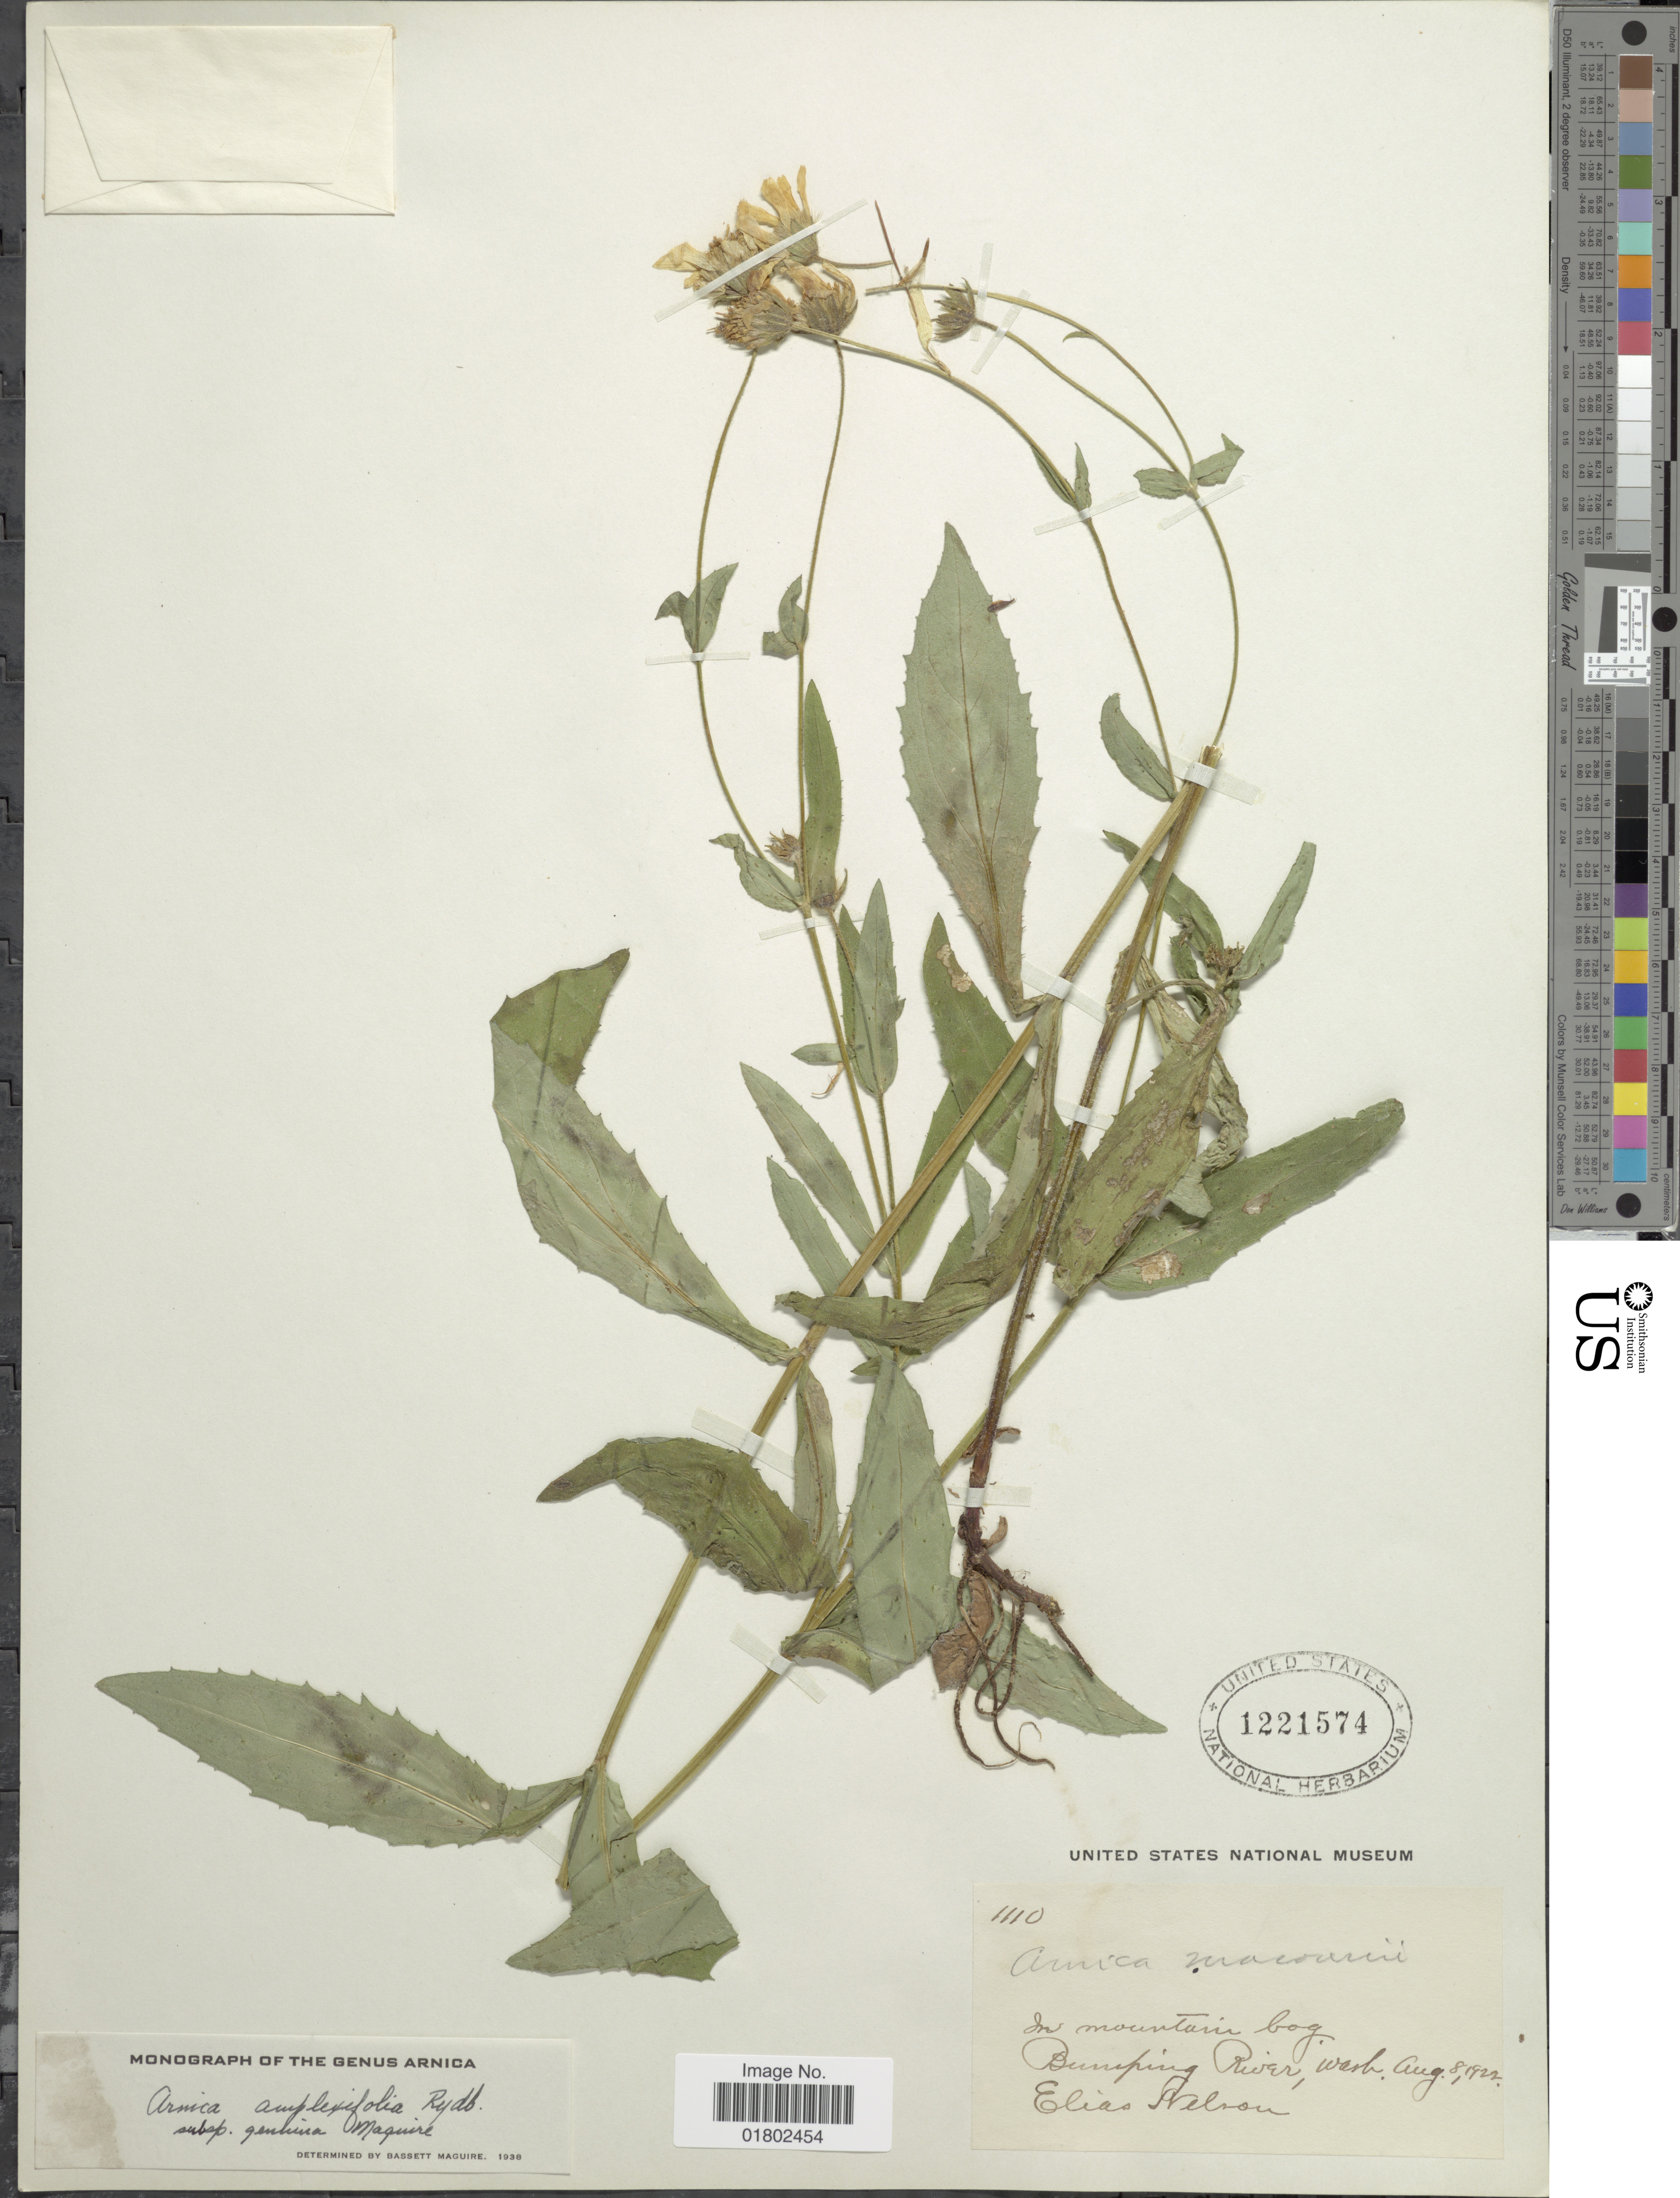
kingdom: Plantae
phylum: Tracheophyta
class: Magnoliopsida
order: Asterales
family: Asteraceae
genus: Arnica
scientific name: Arnica amplexifolia subsp. genuina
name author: Maguire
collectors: E. Nelson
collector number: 1110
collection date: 1922-08-08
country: United States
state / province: Washington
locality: Bumping River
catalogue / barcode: US 1221574